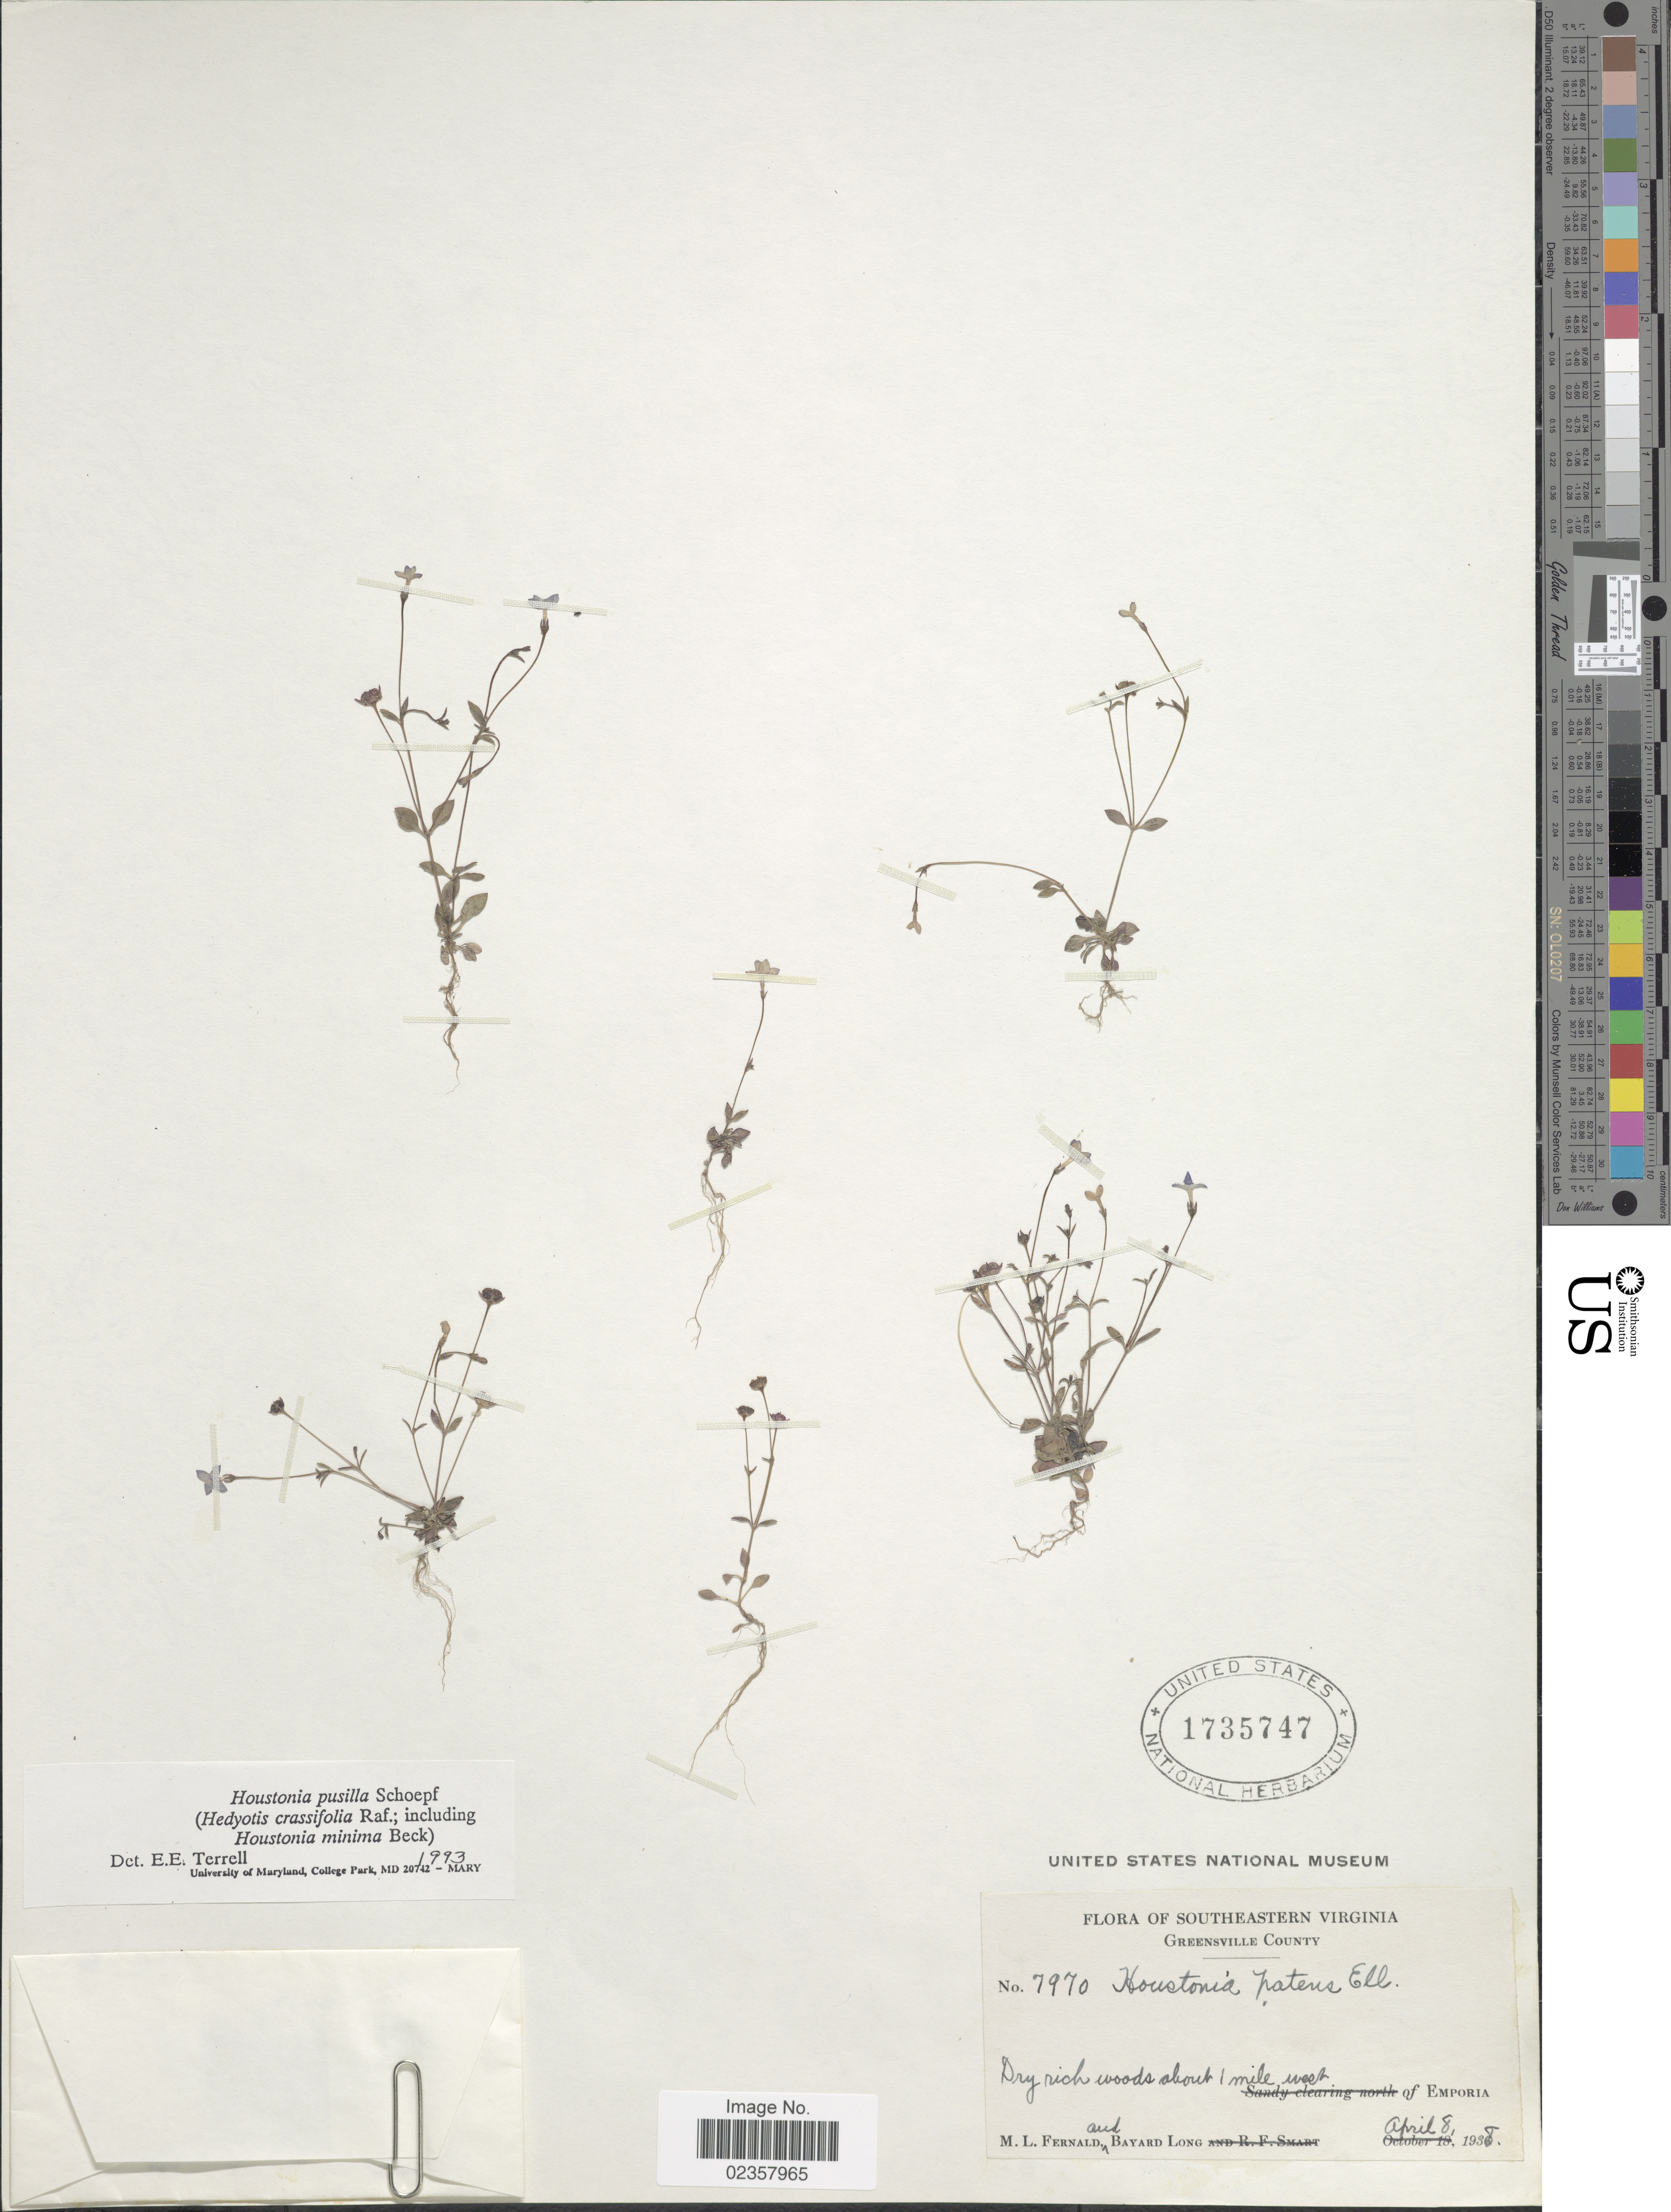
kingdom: Plantae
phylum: Tracheophyta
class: Magnoliopsida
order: Gentianales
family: Rubiaceae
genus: Houstonia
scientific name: Houstonia pusilla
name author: Schoepf.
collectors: M. L. Fernald & B. Long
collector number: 7970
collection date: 1938-04-08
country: United States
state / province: Virginia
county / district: Greensville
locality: Southeastern Virginia, Greensville County, Dry rich woods about 1 mile west of Emporia.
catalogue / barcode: US 1735747